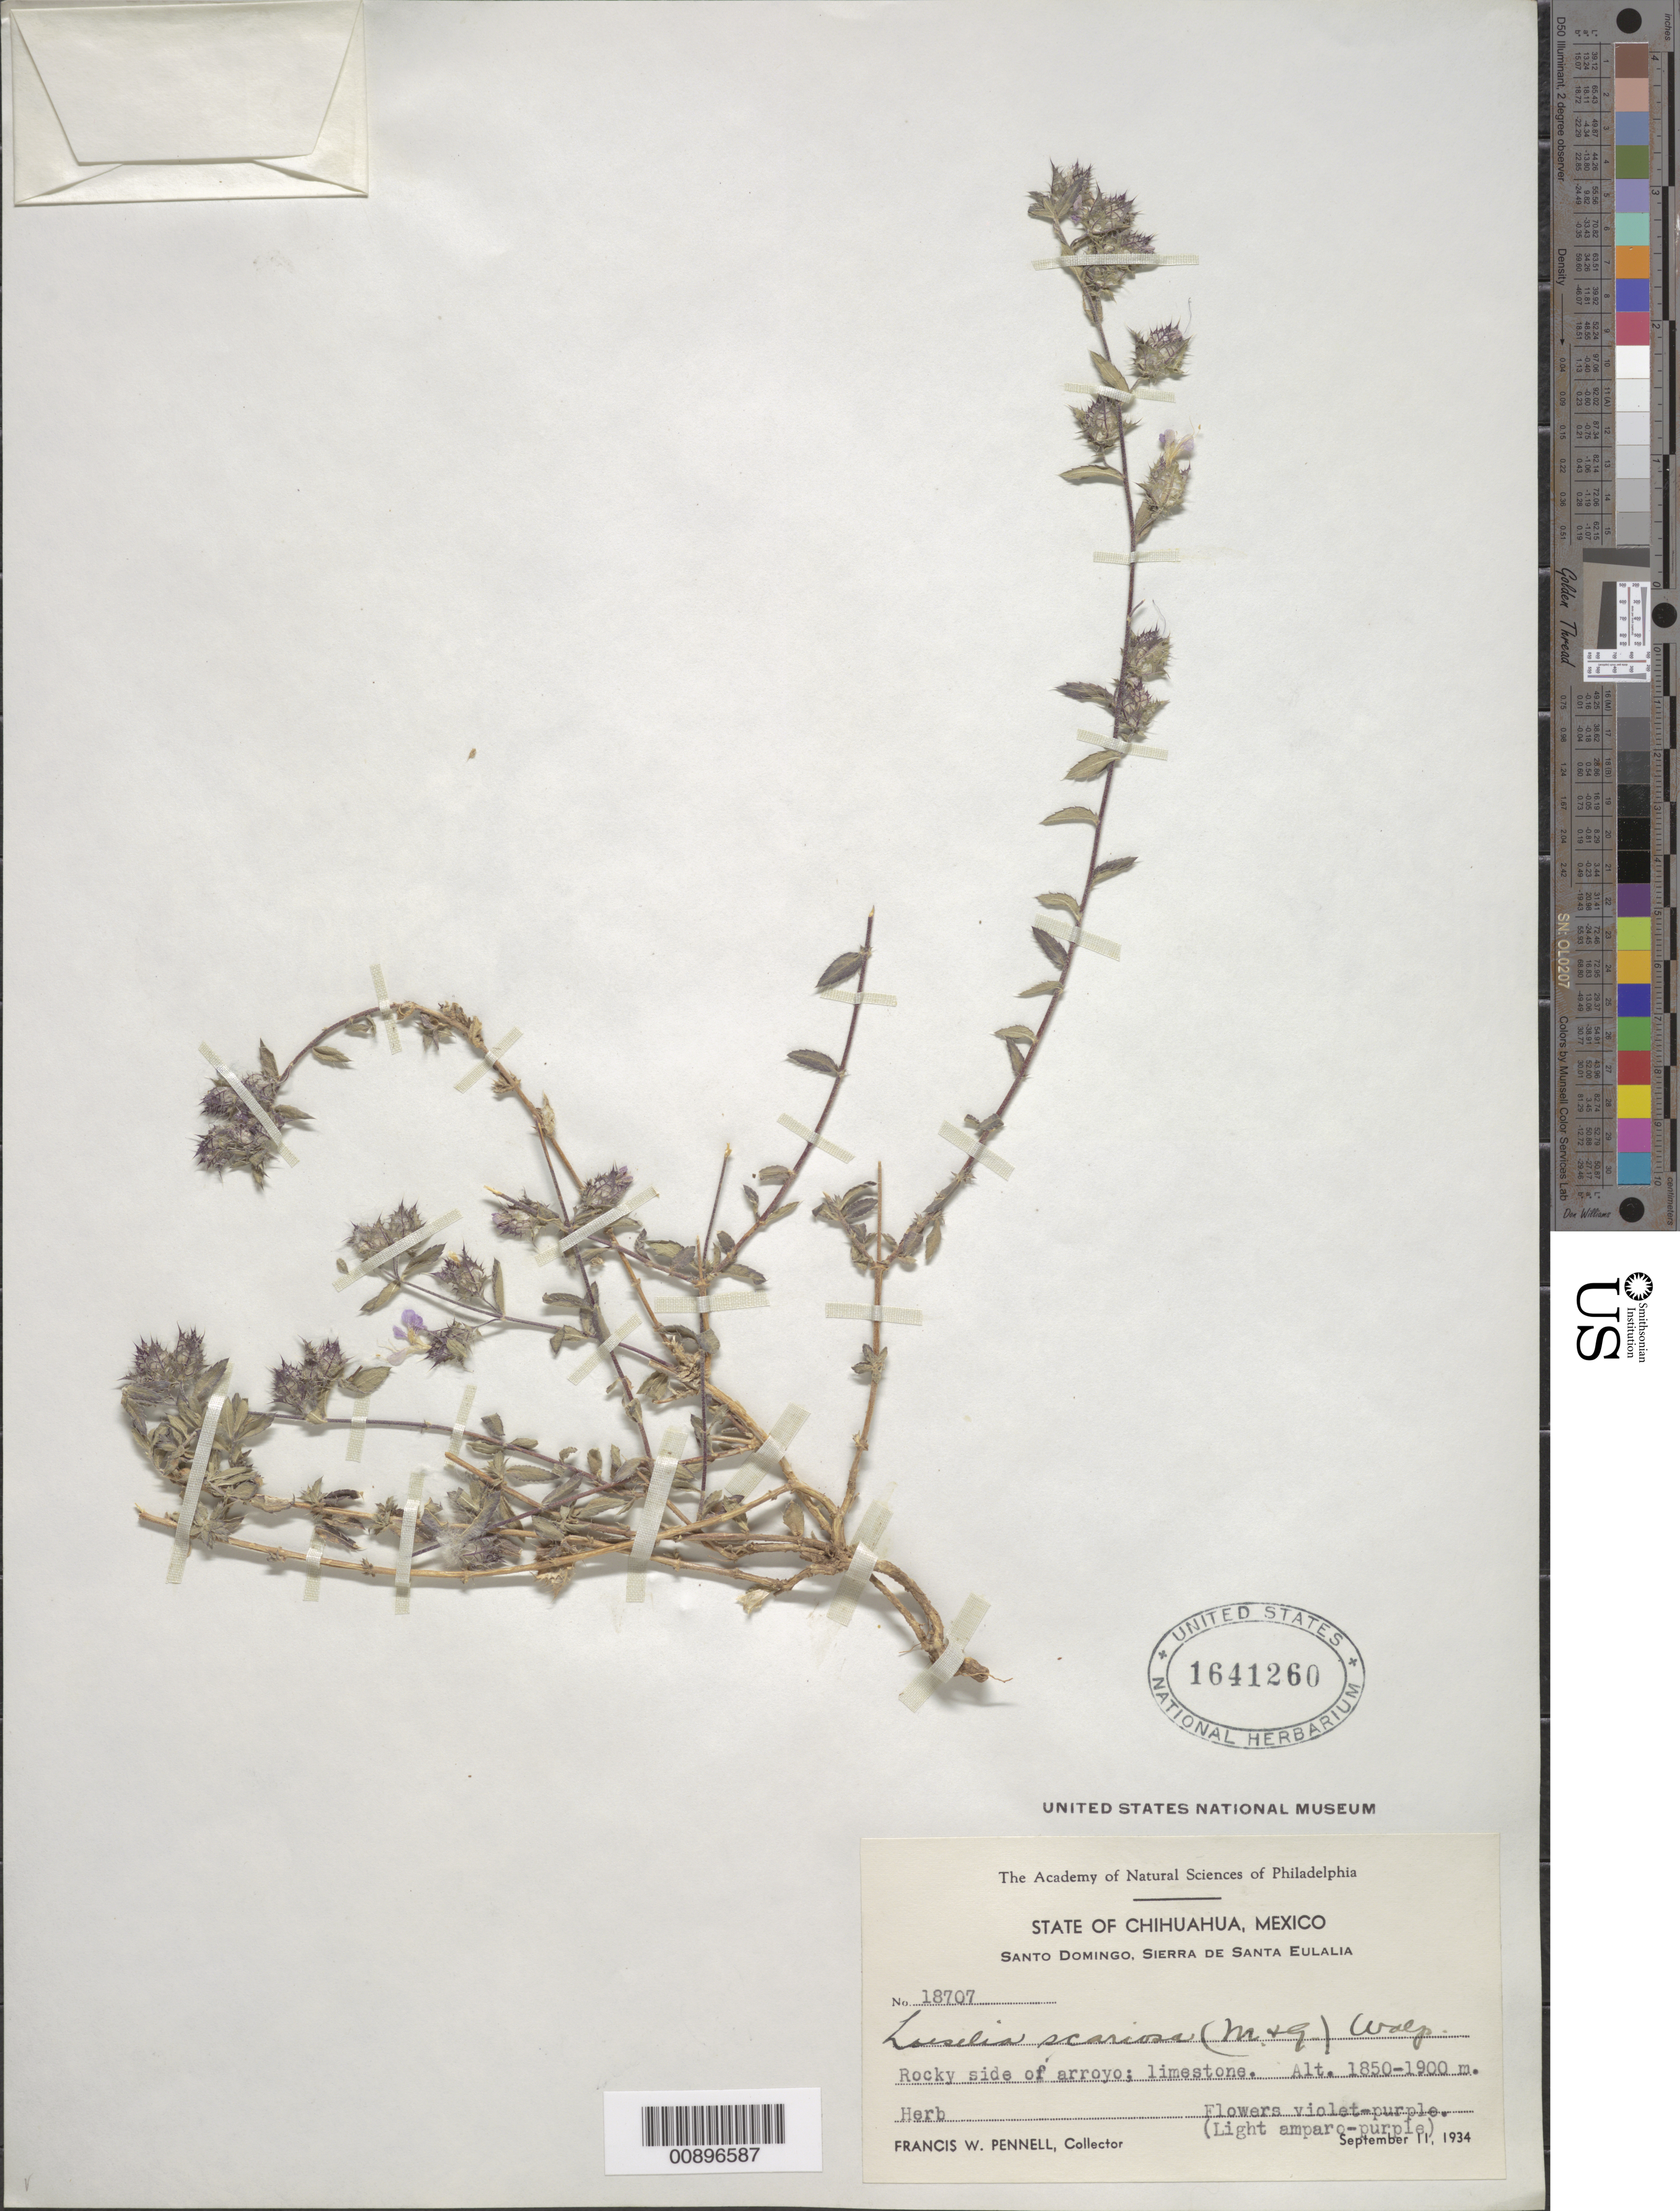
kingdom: Plantae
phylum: Tracheophyta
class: Magnoliopsida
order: Ericales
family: Polemoniaceae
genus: Loeselia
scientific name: Loeselia scariosa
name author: (M. Martens) Walp.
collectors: F. W. Pennell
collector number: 18707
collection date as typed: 11 Sep 1934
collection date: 1934-09-11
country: Mexico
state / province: Chihuahua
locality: Santo Domingo, Sierra de Santa Eulalia.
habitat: Rocky side of arroyo; limestone.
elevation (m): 1900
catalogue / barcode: US 1641260